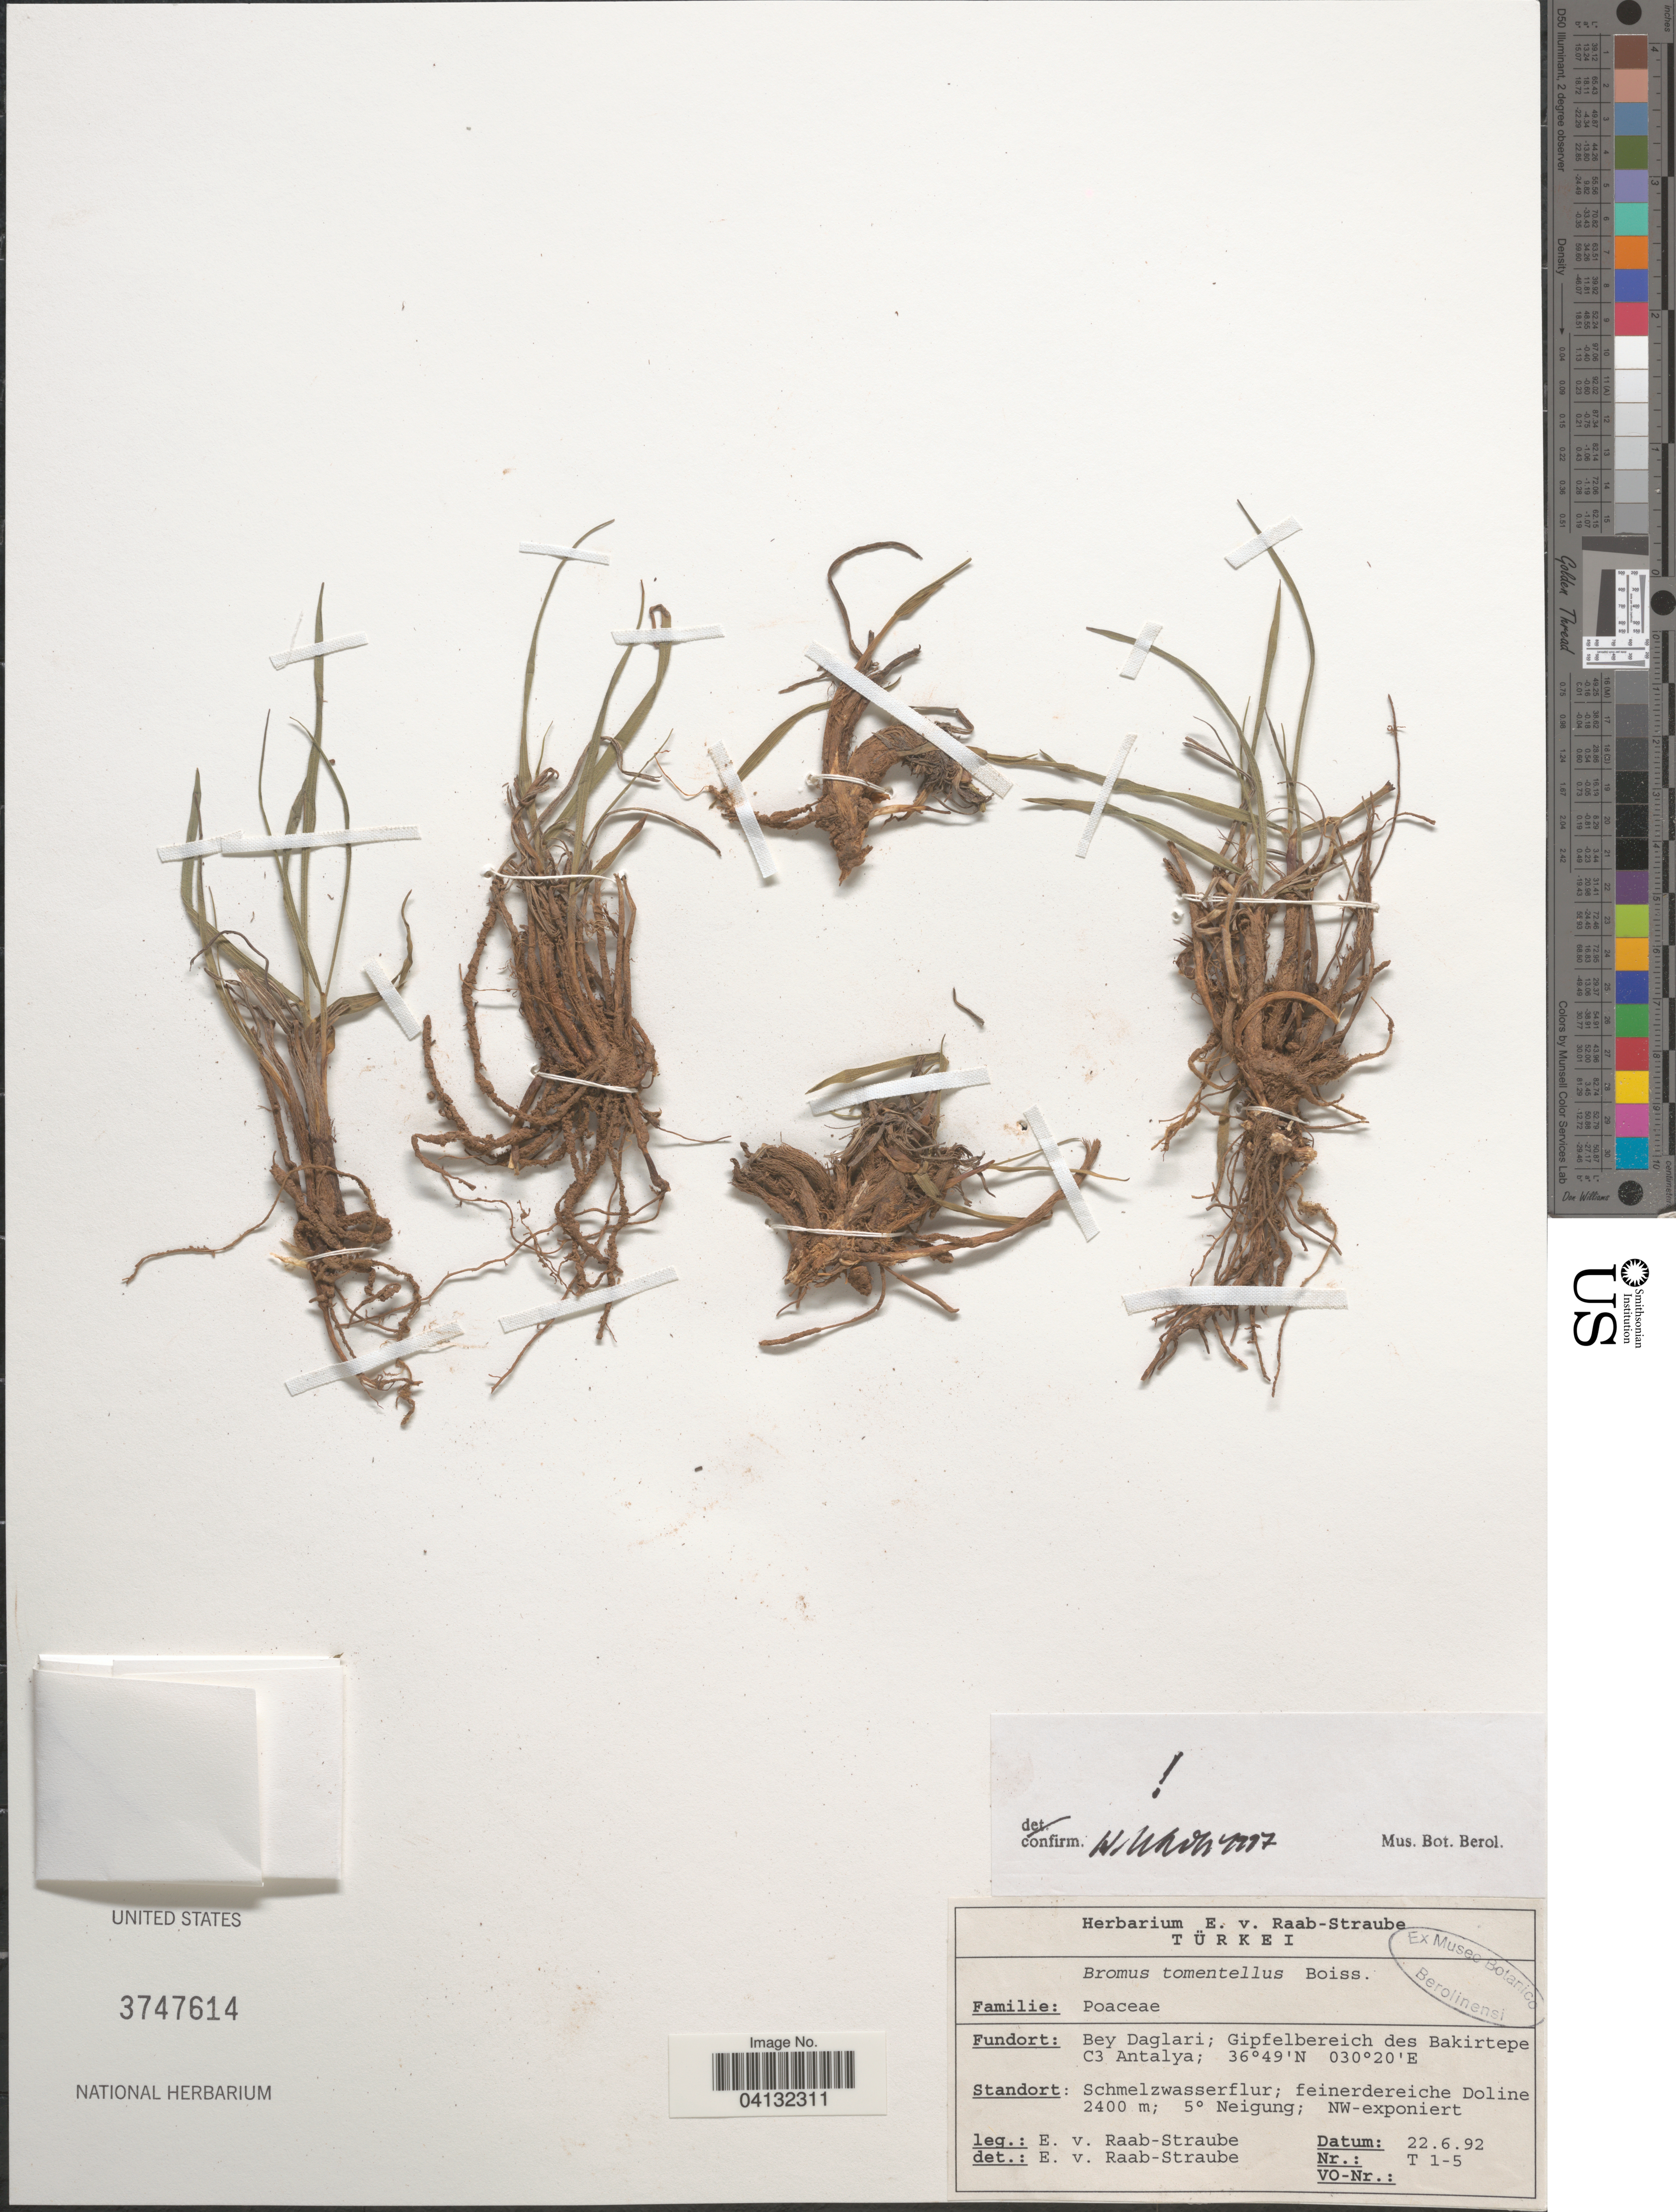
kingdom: Plantae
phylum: Tracheophyta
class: Liliopsida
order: Poales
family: Poaceae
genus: Bromus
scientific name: Bromus tomentellus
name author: Boiss.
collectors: E. Raab-Straube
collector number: T1-5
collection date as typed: Transcribed d/m/y: 22/6/92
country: Turkey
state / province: Antalya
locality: Türkei. Bey Daglari; Gipfelbereich des Bakirtepe C3. NW-exponiert.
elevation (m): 2400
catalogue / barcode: US 3747614